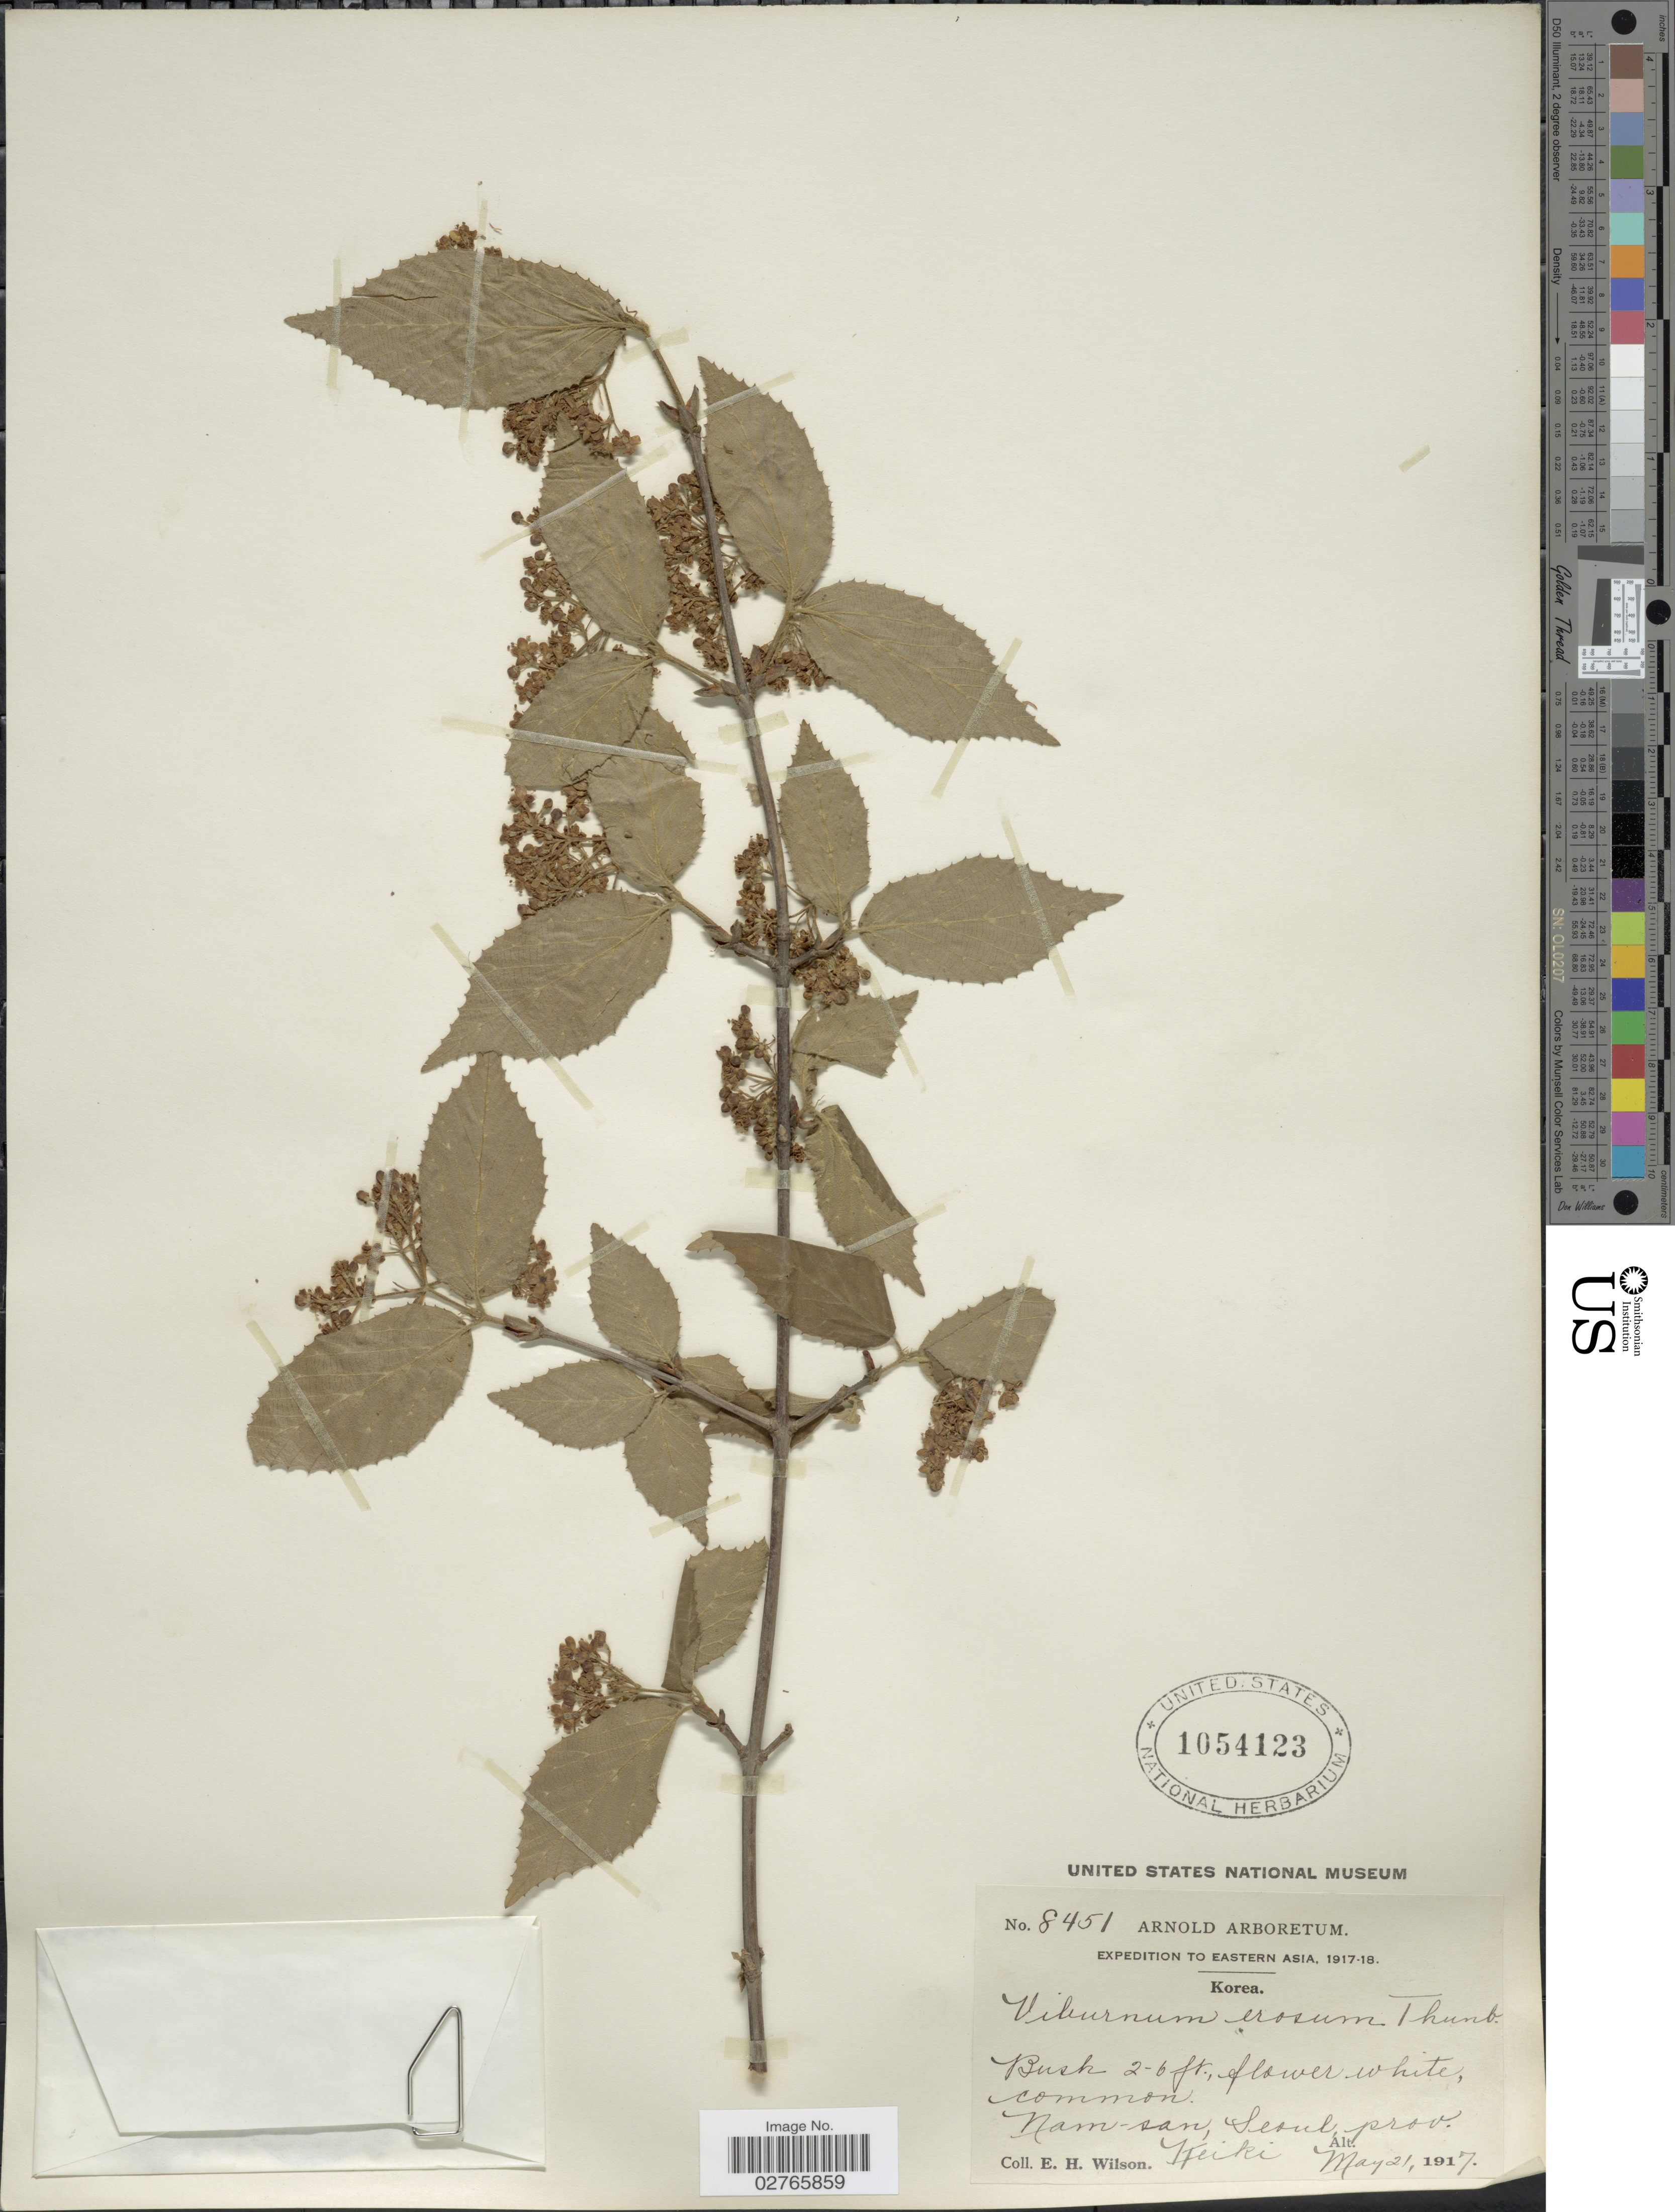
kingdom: Plantae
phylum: Tracheophyta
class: Magnoliopsida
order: Dipsacales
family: Viburnaceae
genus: Viburnum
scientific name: Viburnum erosum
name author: Thunb.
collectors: E. Wilson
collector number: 8451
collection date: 1917-05-21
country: South Korea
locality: Eastern Asia. Nam-san, Seoul prov. Keiki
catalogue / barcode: US 1054123